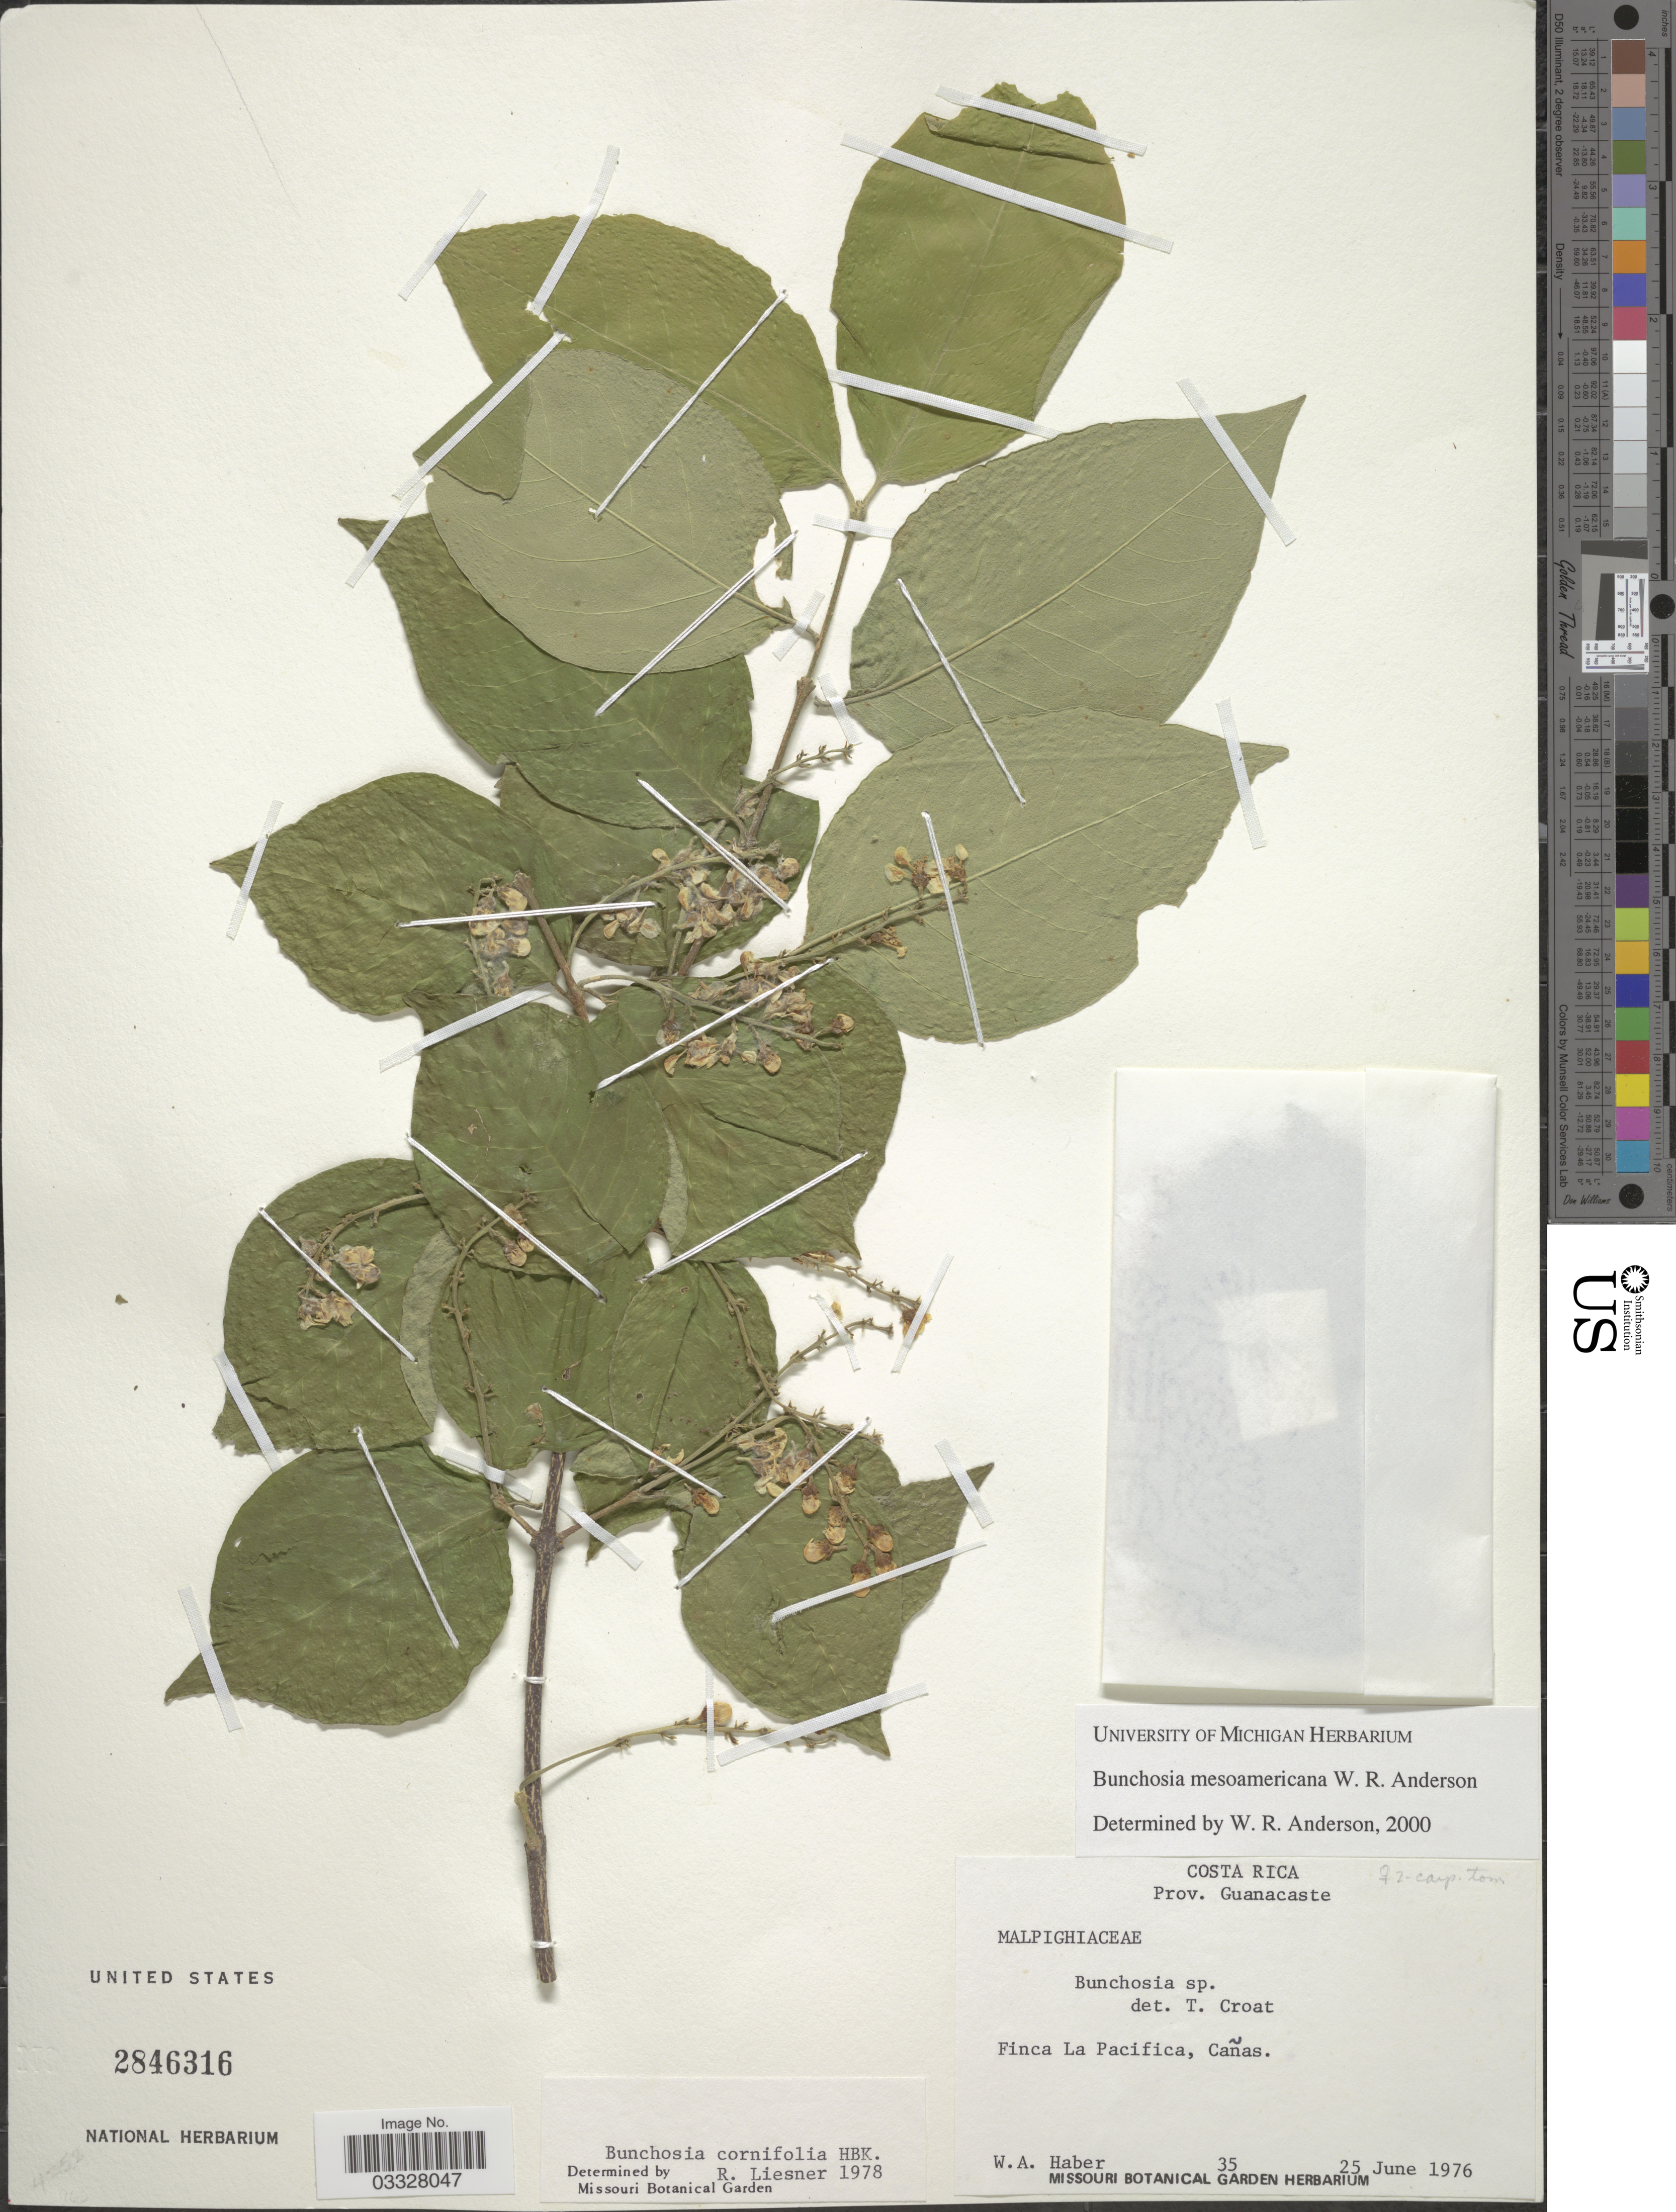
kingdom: Plantae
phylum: Tracheophyta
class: Magnoliopsida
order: Malpighiales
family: Malpighiaceae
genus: Bunchosia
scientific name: Bunchosia mesoamericana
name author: W.R. Anderson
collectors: W. A. Haber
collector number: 35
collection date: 1976-06-25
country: Costa Rica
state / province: Guanacaste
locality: Finca La Pacifica, Cañas.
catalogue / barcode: US 2846316